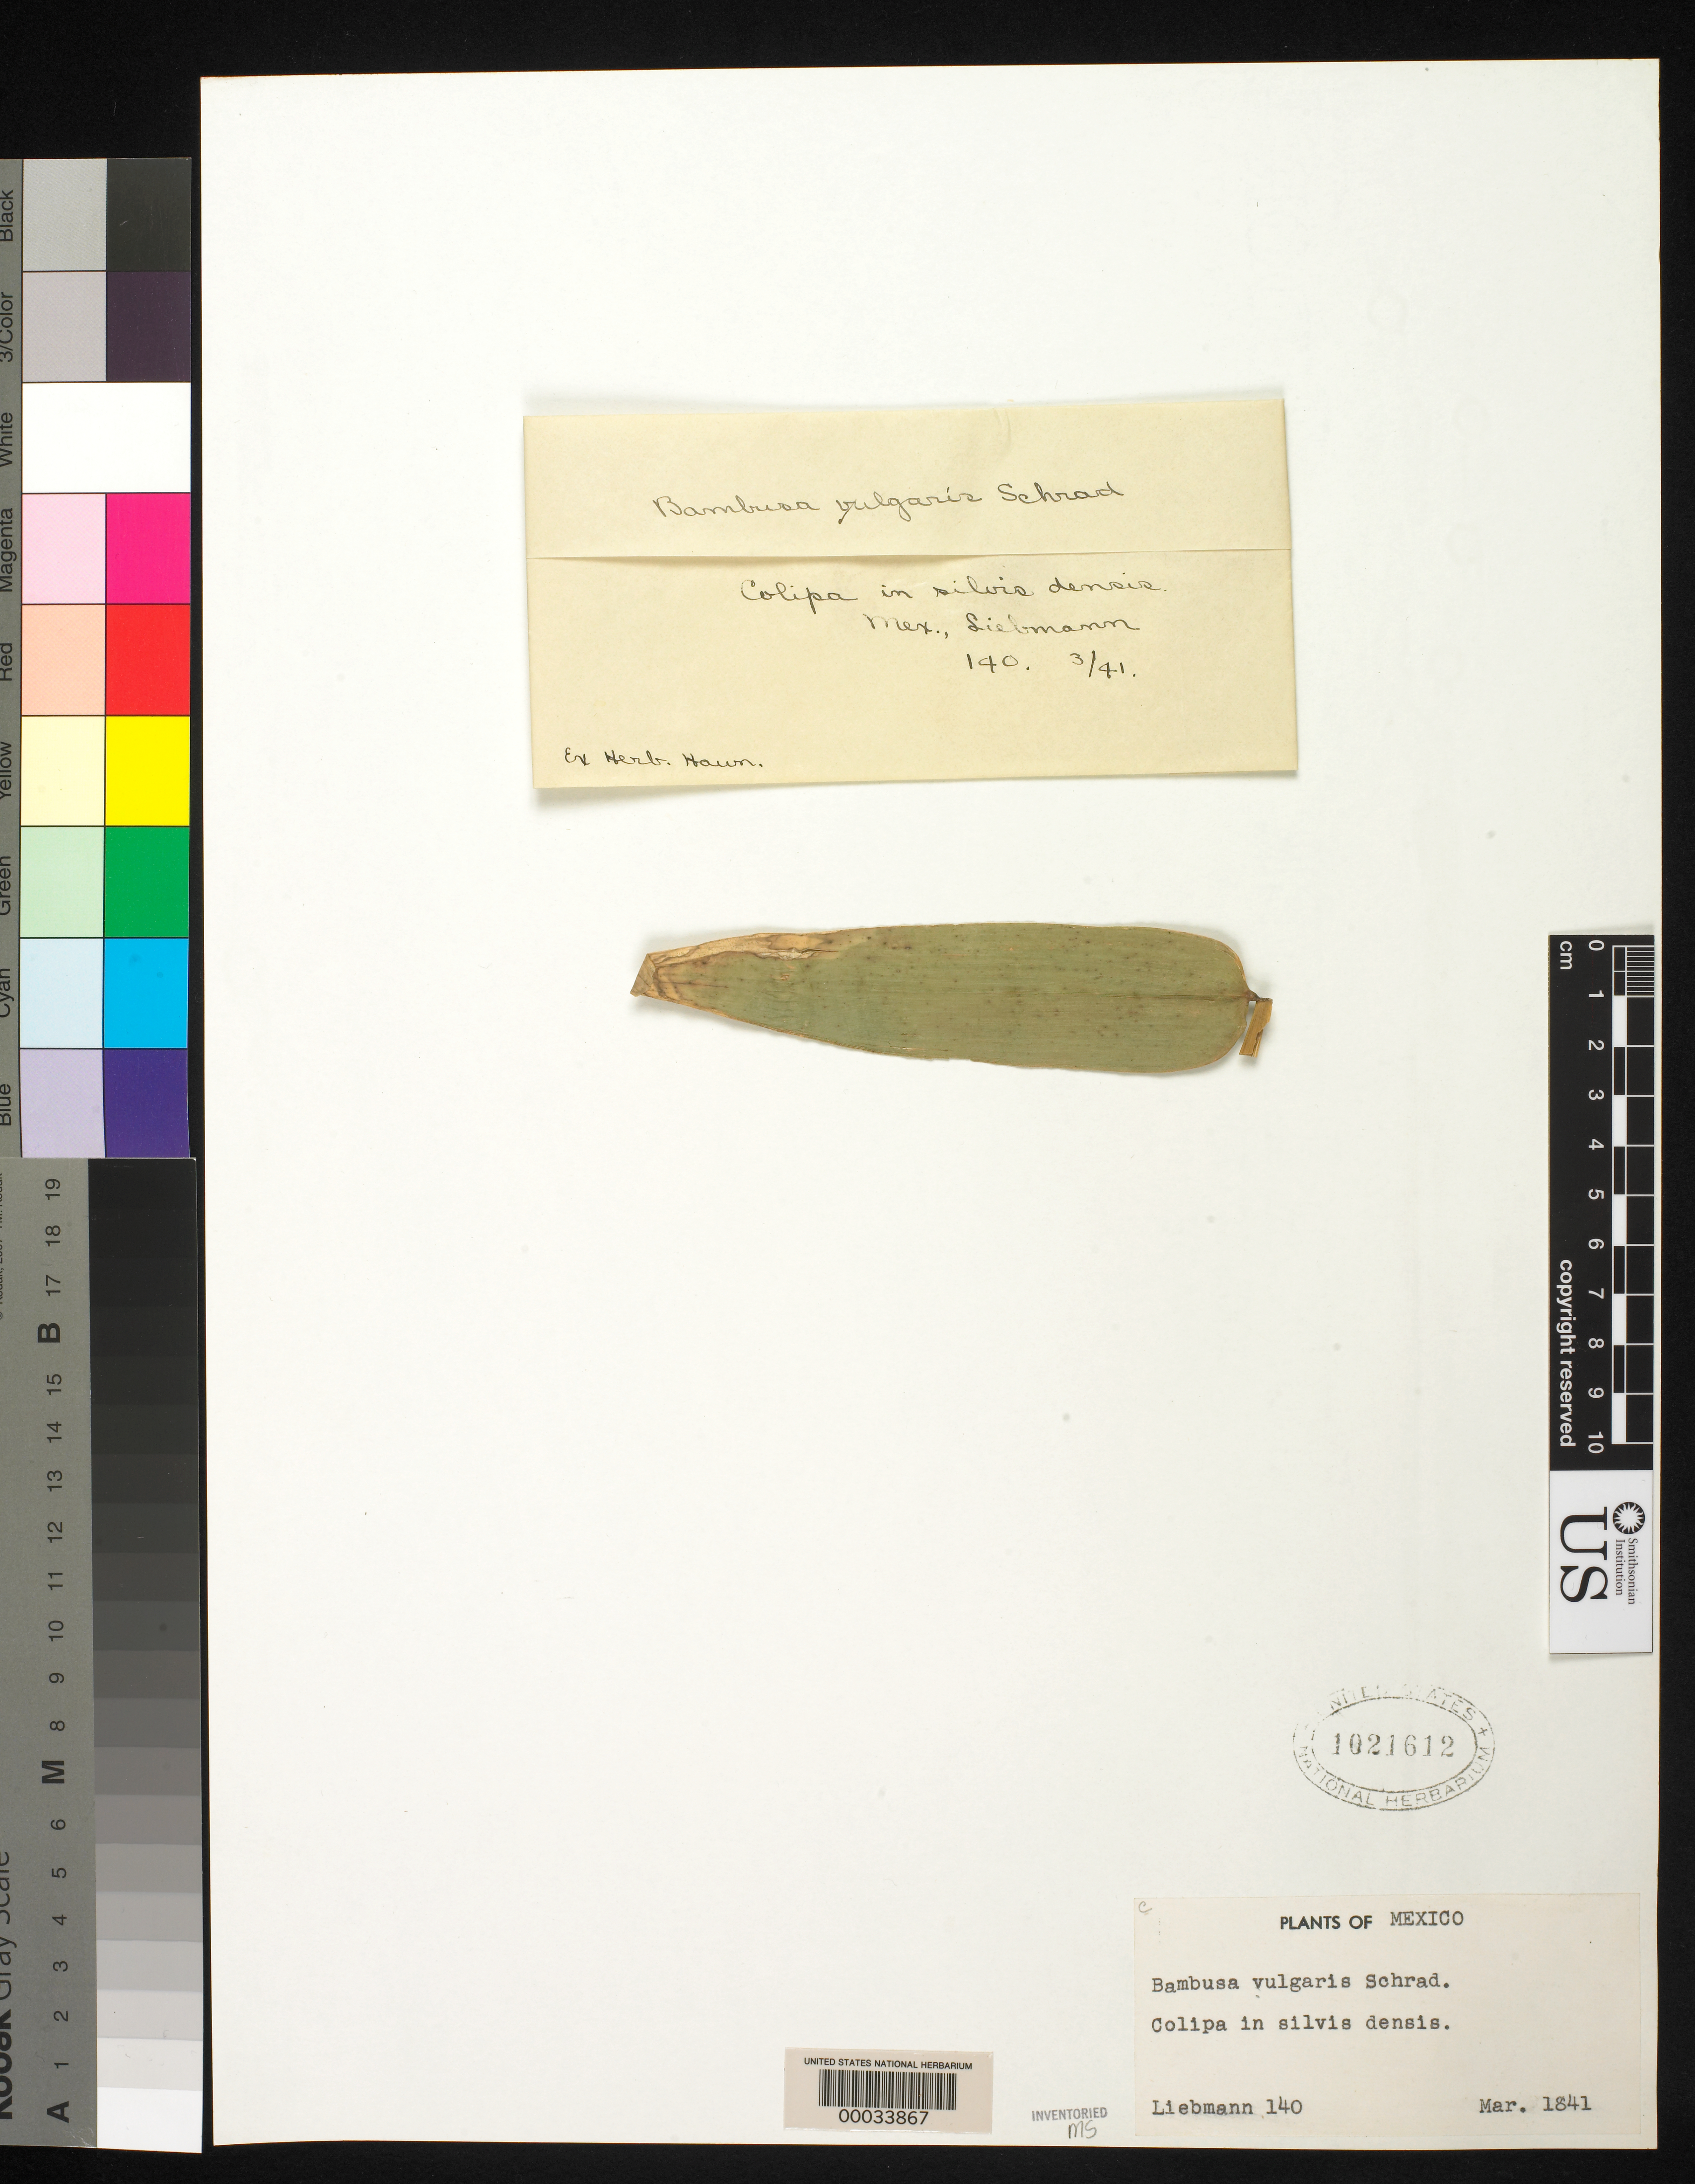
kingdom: Plantae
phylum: Tracheophyta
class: Liliopsida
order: Poales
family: Poaceae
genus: Bambusa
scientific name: Bambusa vulgaris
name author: Schrad. ex J.C. Wendl.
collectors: F. M. Liebmann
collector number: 140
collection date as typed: Mar 1841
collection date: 1841-03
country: Mexico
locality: E of Monserrat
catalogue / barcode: US 1021612